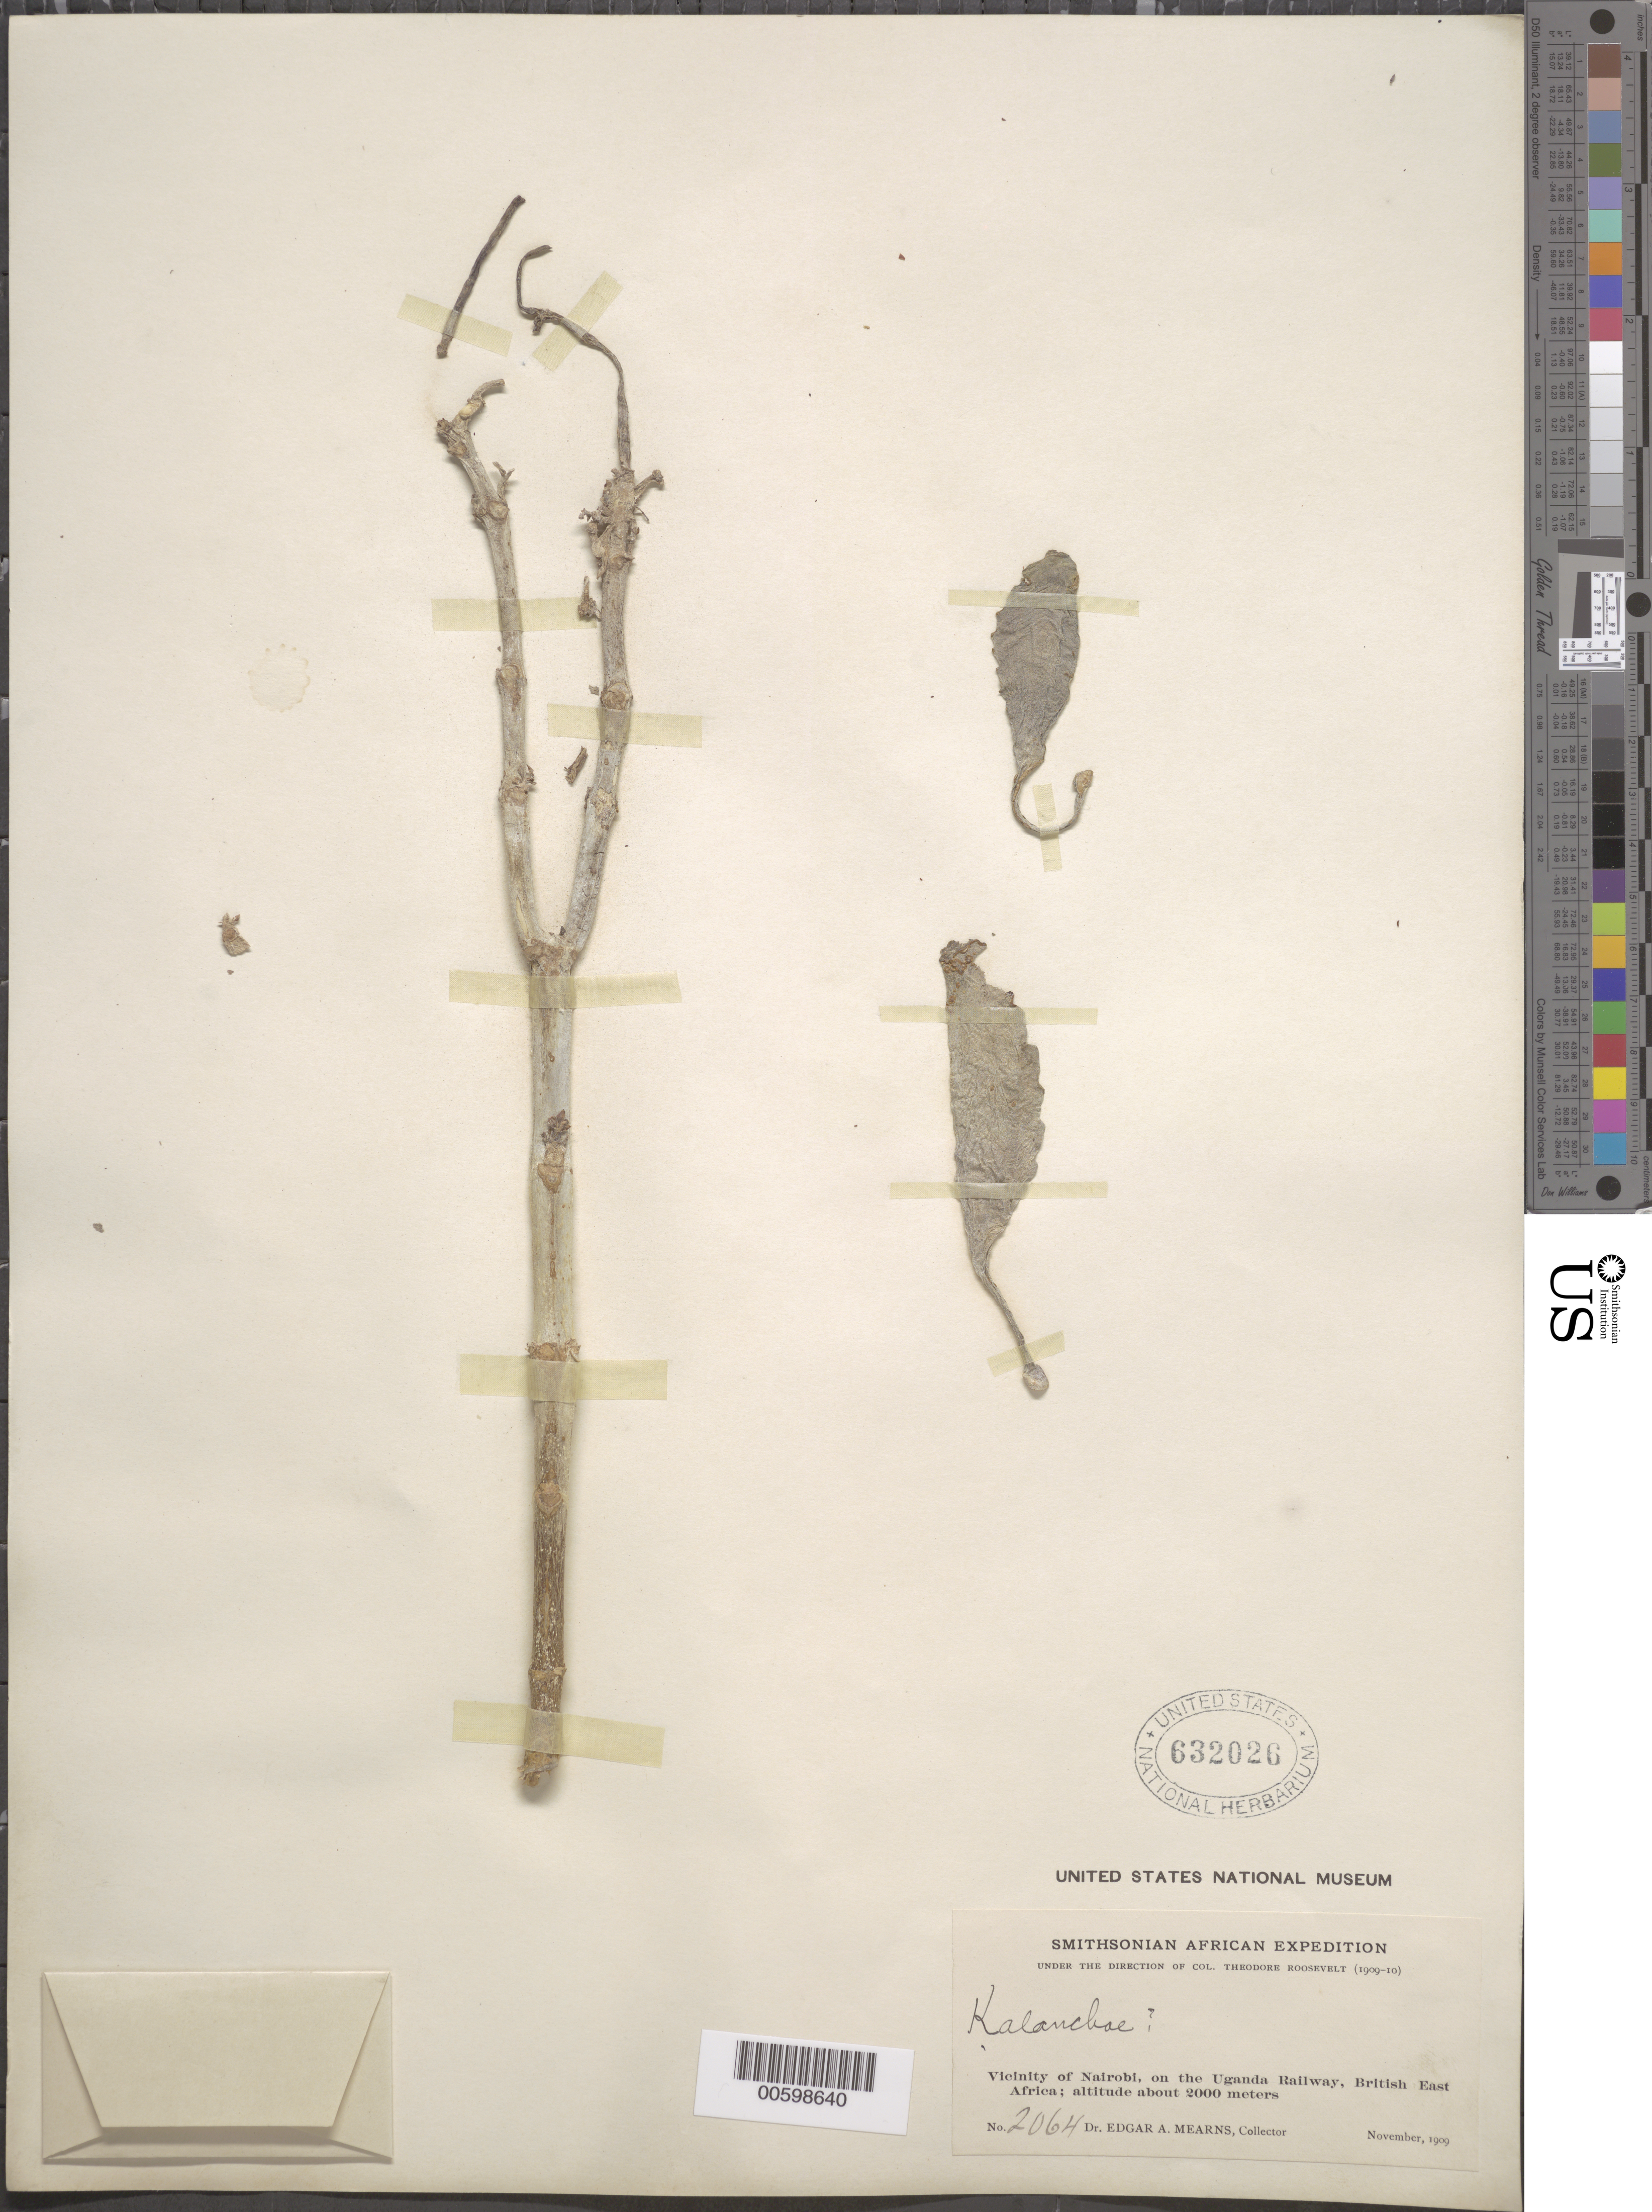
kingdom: Plantae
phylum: Tracheophyta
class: Magnoliopsida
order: Saxifragales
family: Crassulaceae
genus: Kalanchoe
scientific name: Kalanchoe sp.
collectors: E. A. Mearns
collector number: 2064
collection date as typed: Nov 1909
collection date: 1909-11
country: Kenya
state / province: Nairobi Area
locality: Vicinity of Nairobi, on the Uganda railway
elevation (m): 2000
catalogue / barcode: US 632026